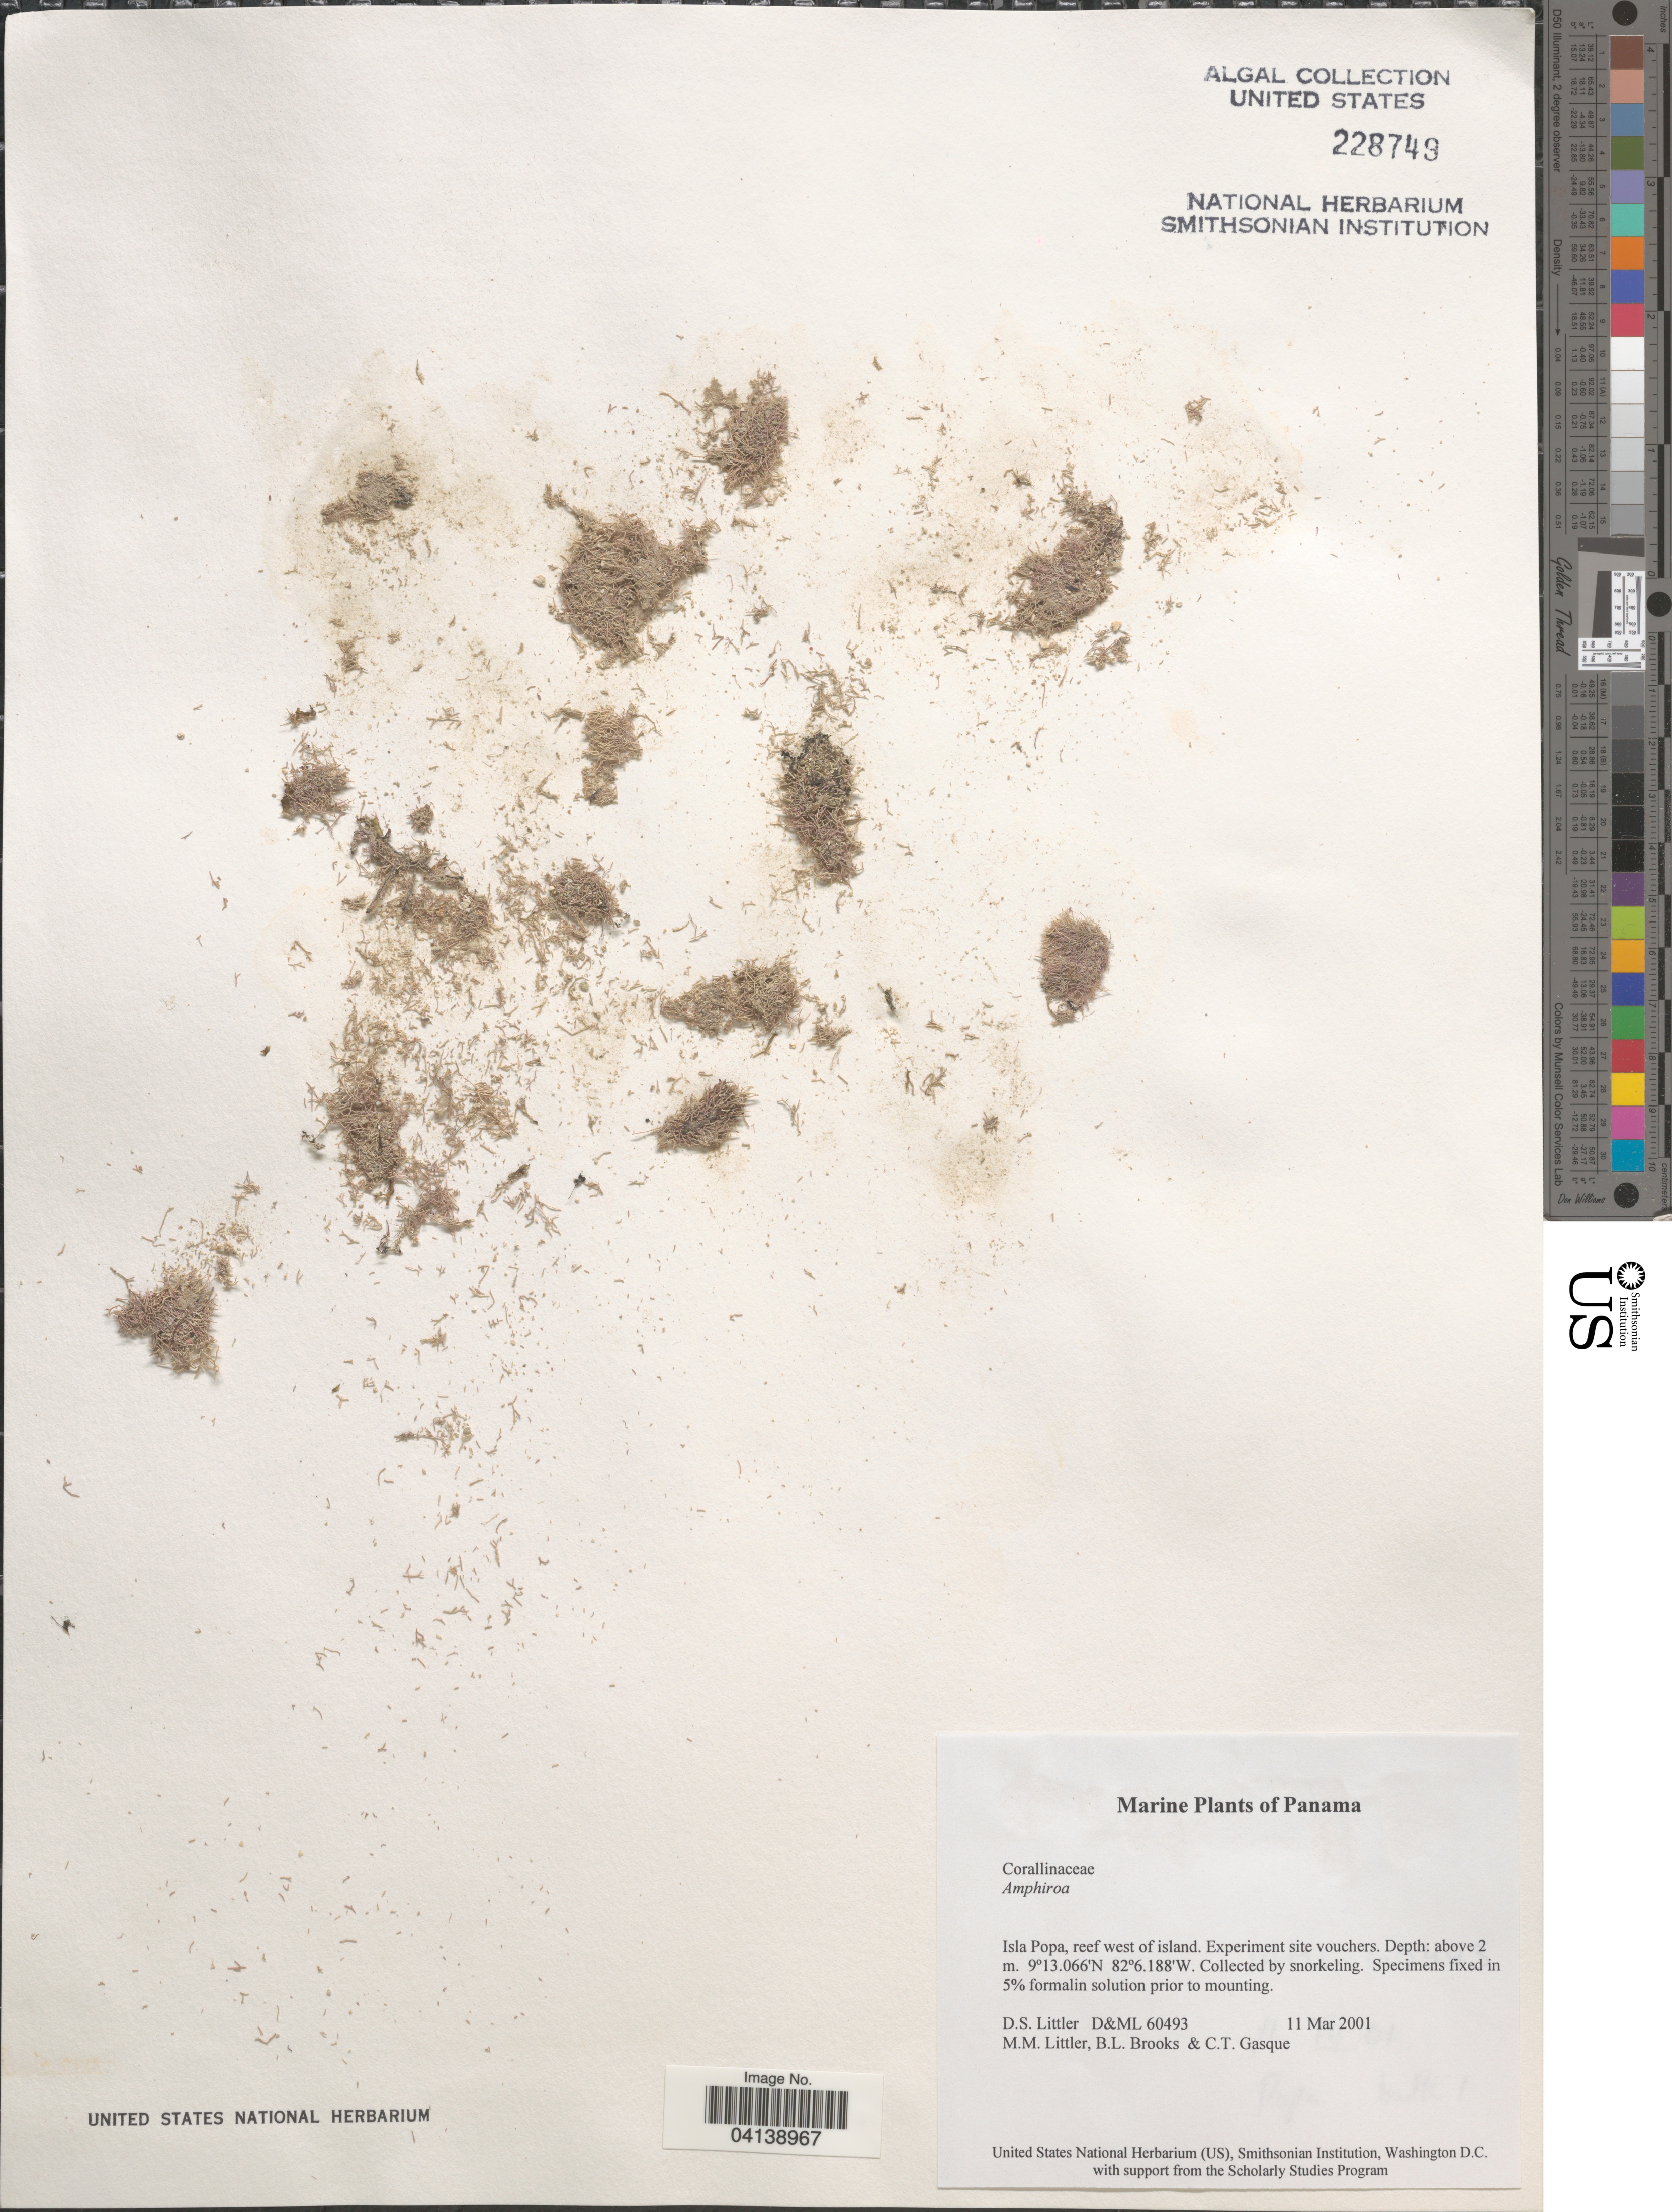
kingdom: Plantae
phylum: Rhodophyta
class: Florideophyceae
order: Corallinales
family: Lithophyllaceae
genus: Amphiroa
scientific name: Amphiroa sp.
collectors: D. S. Littler, B. Brooks & C. Gasque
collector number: D&ML 60493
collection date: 2001-03-11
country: Panama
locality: Isla Popa, reef west of island.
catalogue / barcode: US 228749